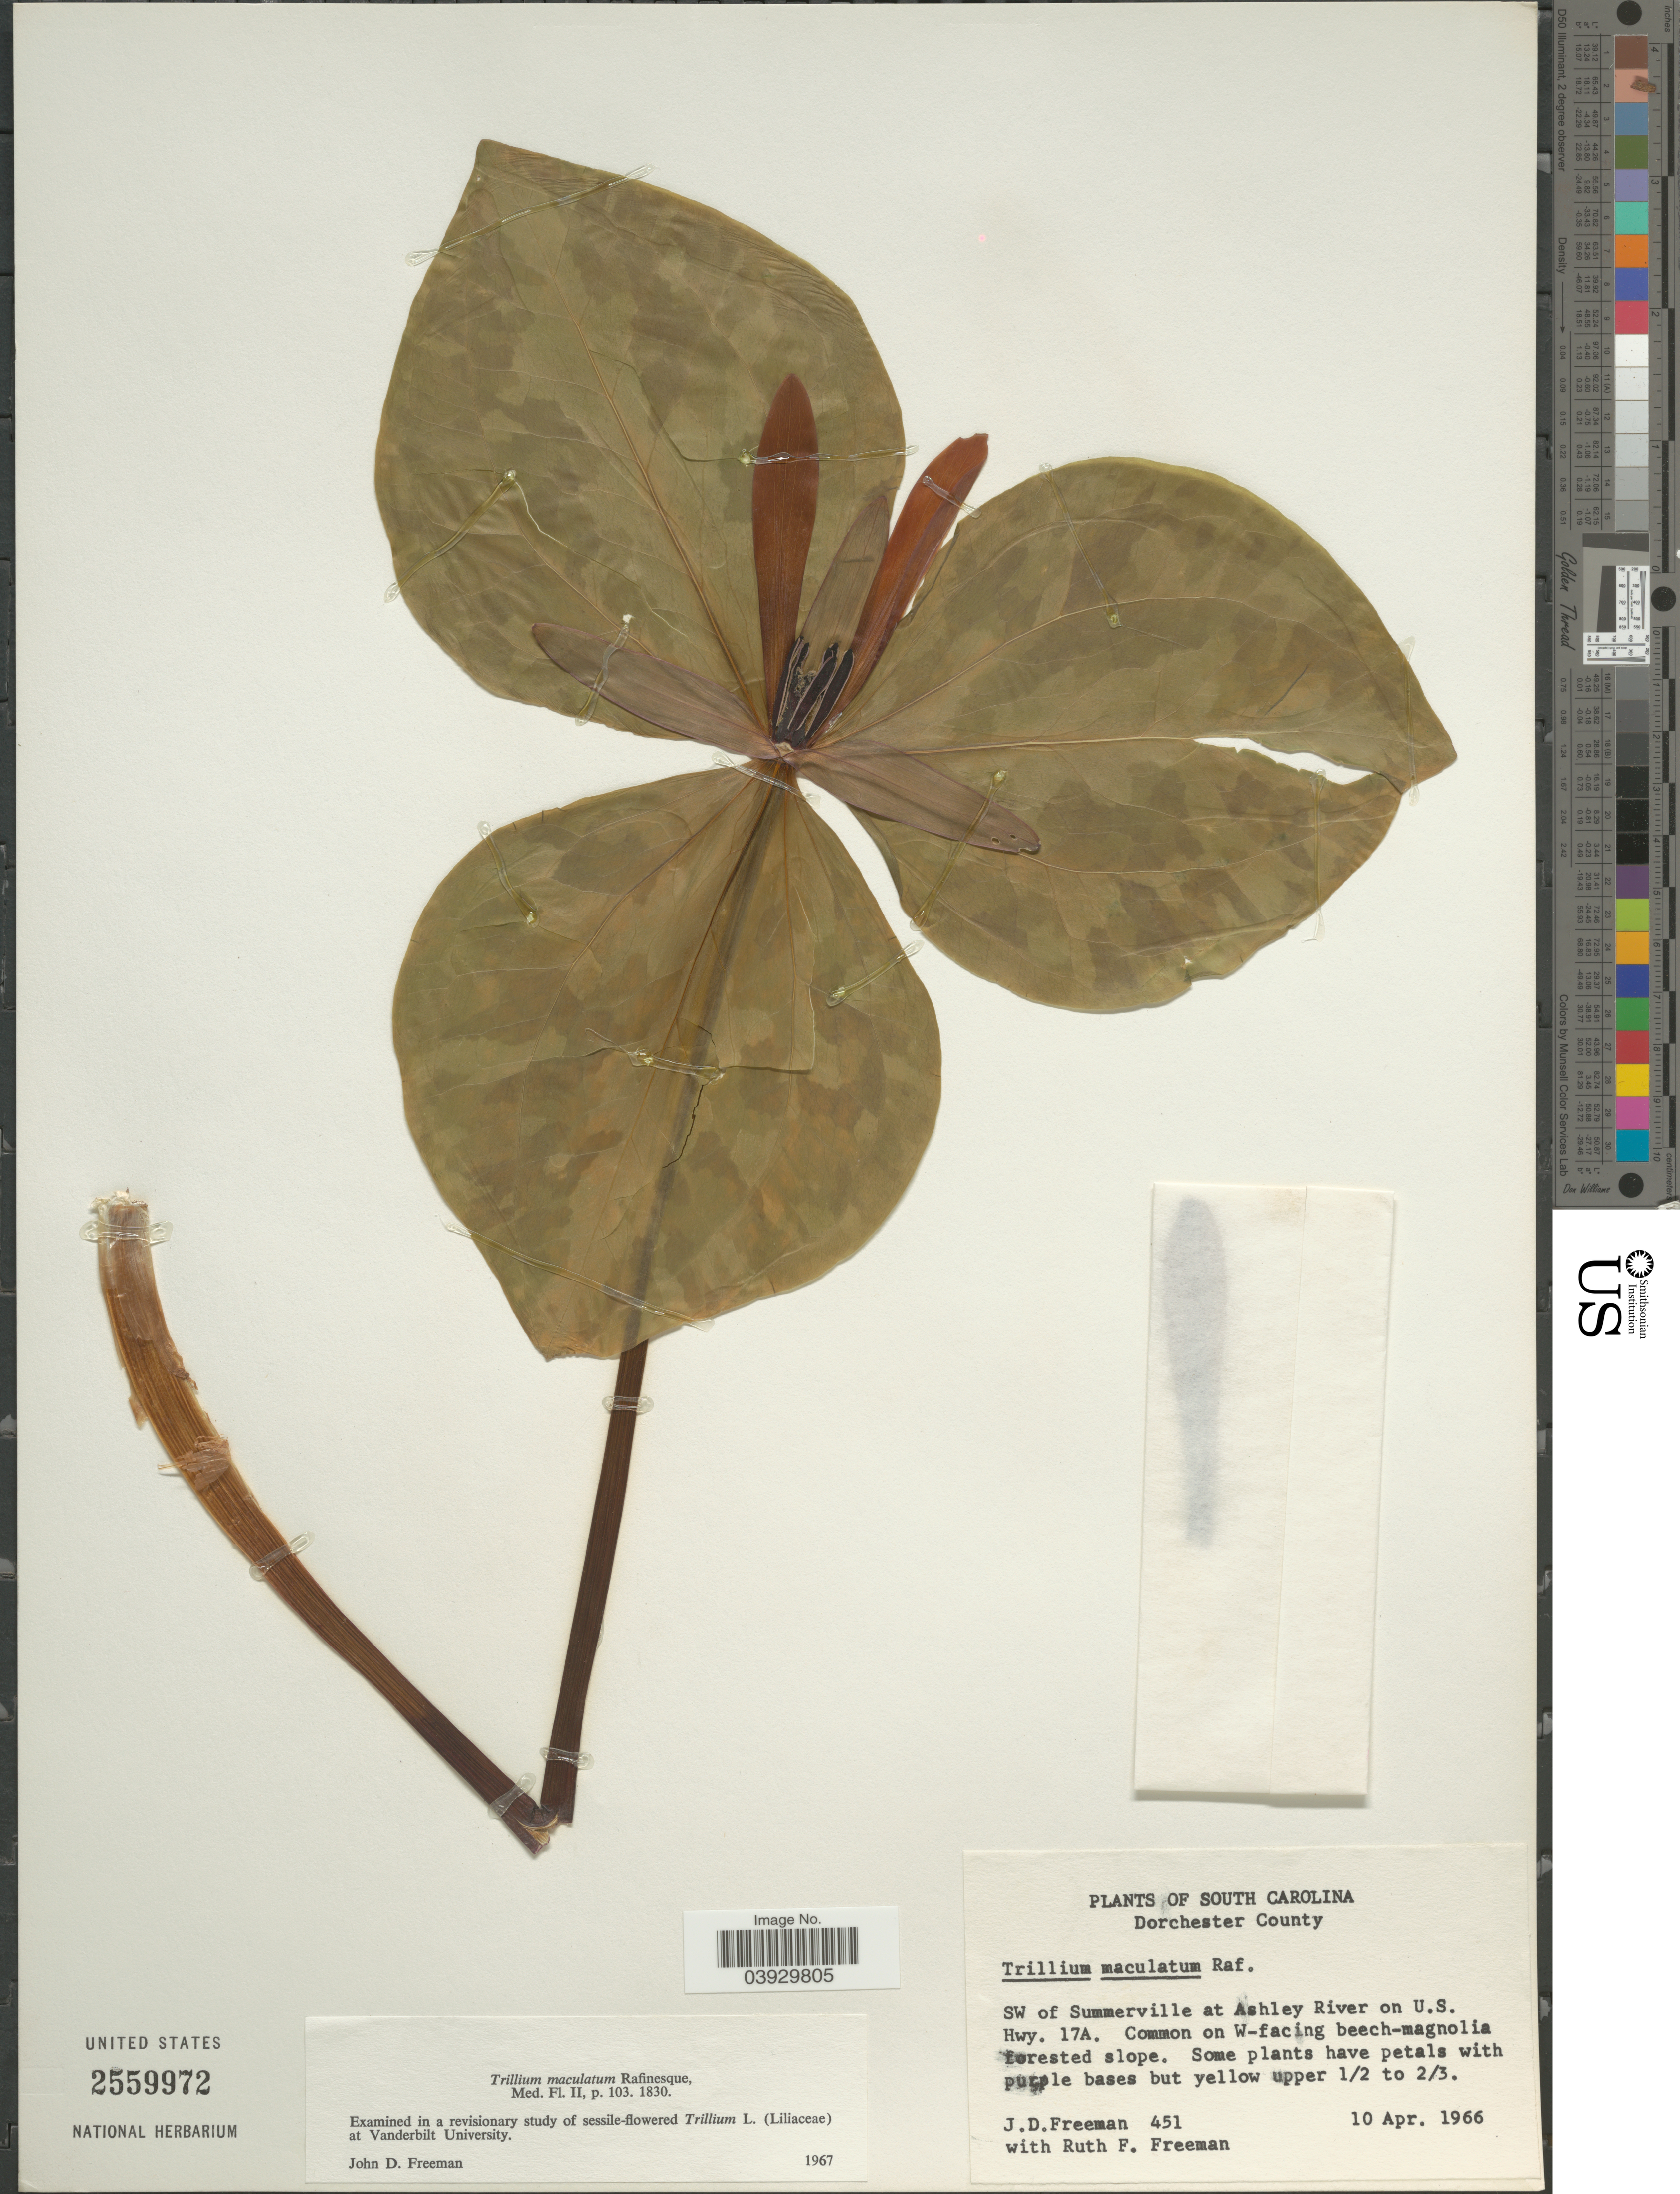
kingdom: Plantae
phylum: Tracheophyta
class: Liliopsida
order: Liliales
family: Melanthiaceae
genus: Trillium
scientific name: Trillium maculatum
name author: Raf.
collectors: J. Freeman & R. Freeman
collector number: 451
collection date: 1966-04-10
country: United States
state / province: South Carolina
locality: Dorchester County. SW of Summerville at Ashley River on U.S. Hwy. 17A.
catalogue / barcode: US 2559972